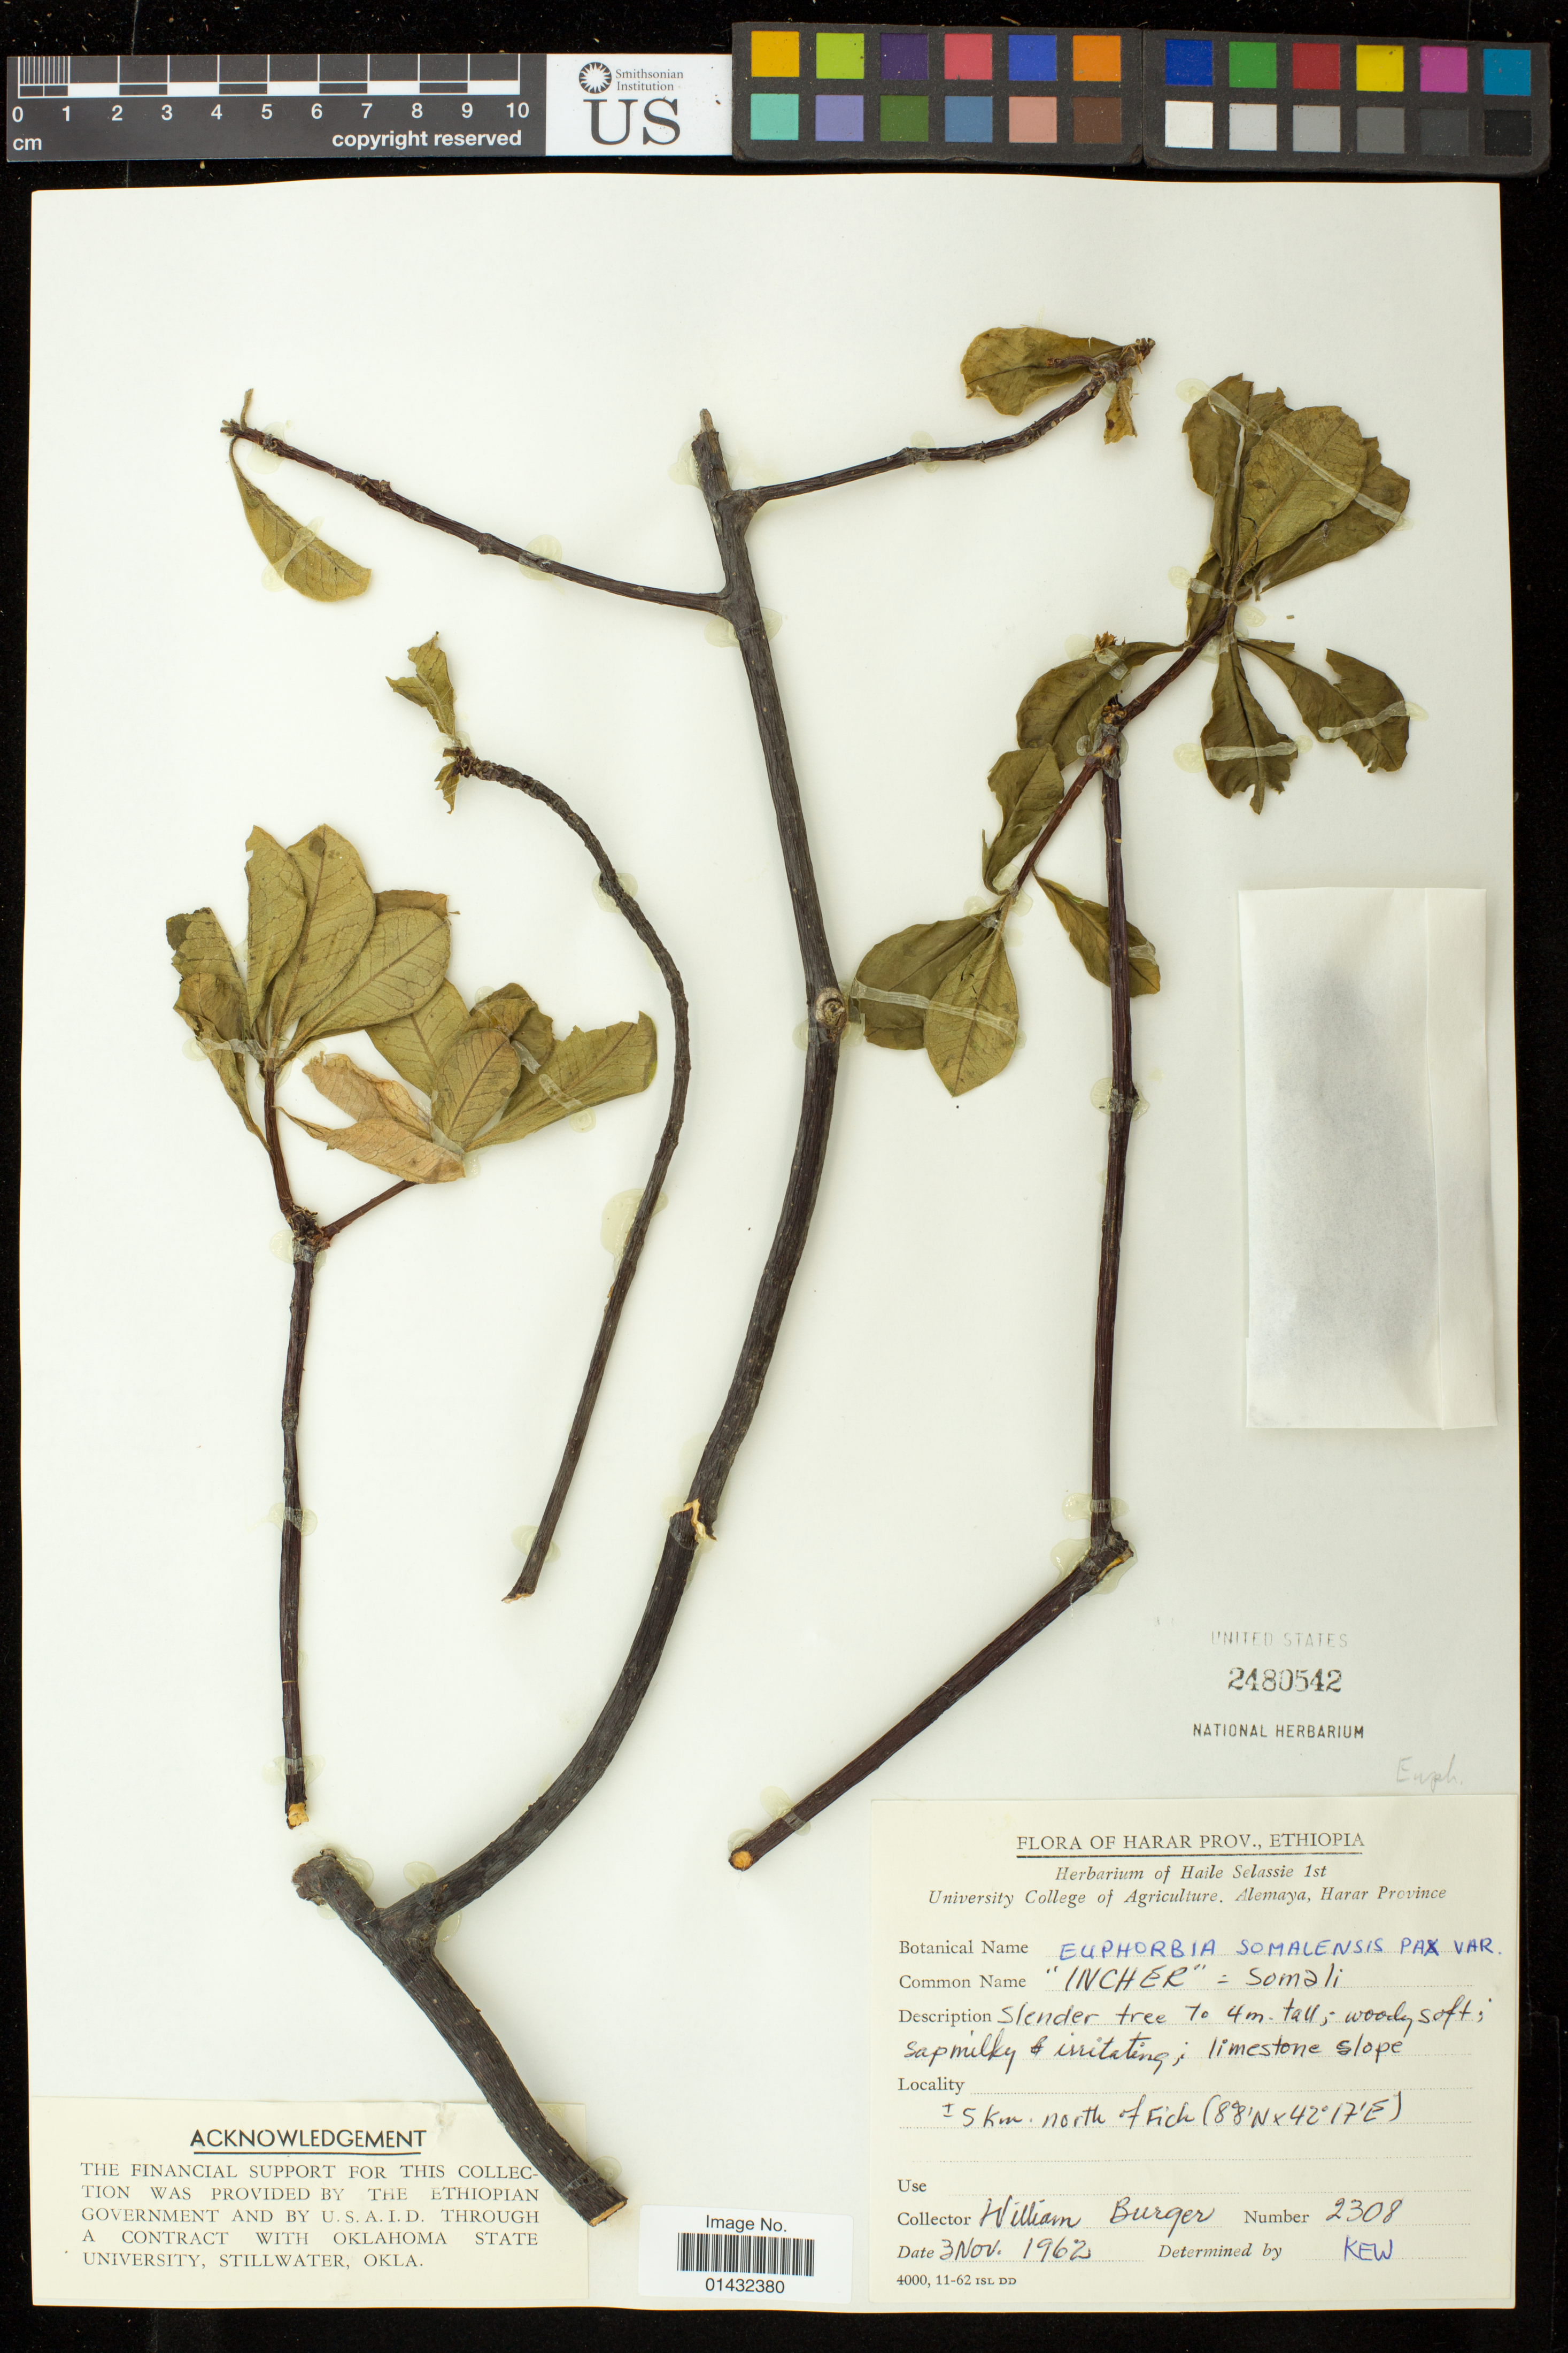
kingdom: Plantae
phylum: Tracheophyta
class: Magnoliopsida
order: Malpighiales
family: Euphorbiaceae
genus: Euphorbia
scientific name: Euphorbia somalensis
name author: Boiss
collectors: W. Burger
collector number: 2308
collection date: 1962-11-03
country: Ethiopia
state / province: Somali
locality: +/- 5km north of Fick [Fic]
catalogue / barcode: US 2480542